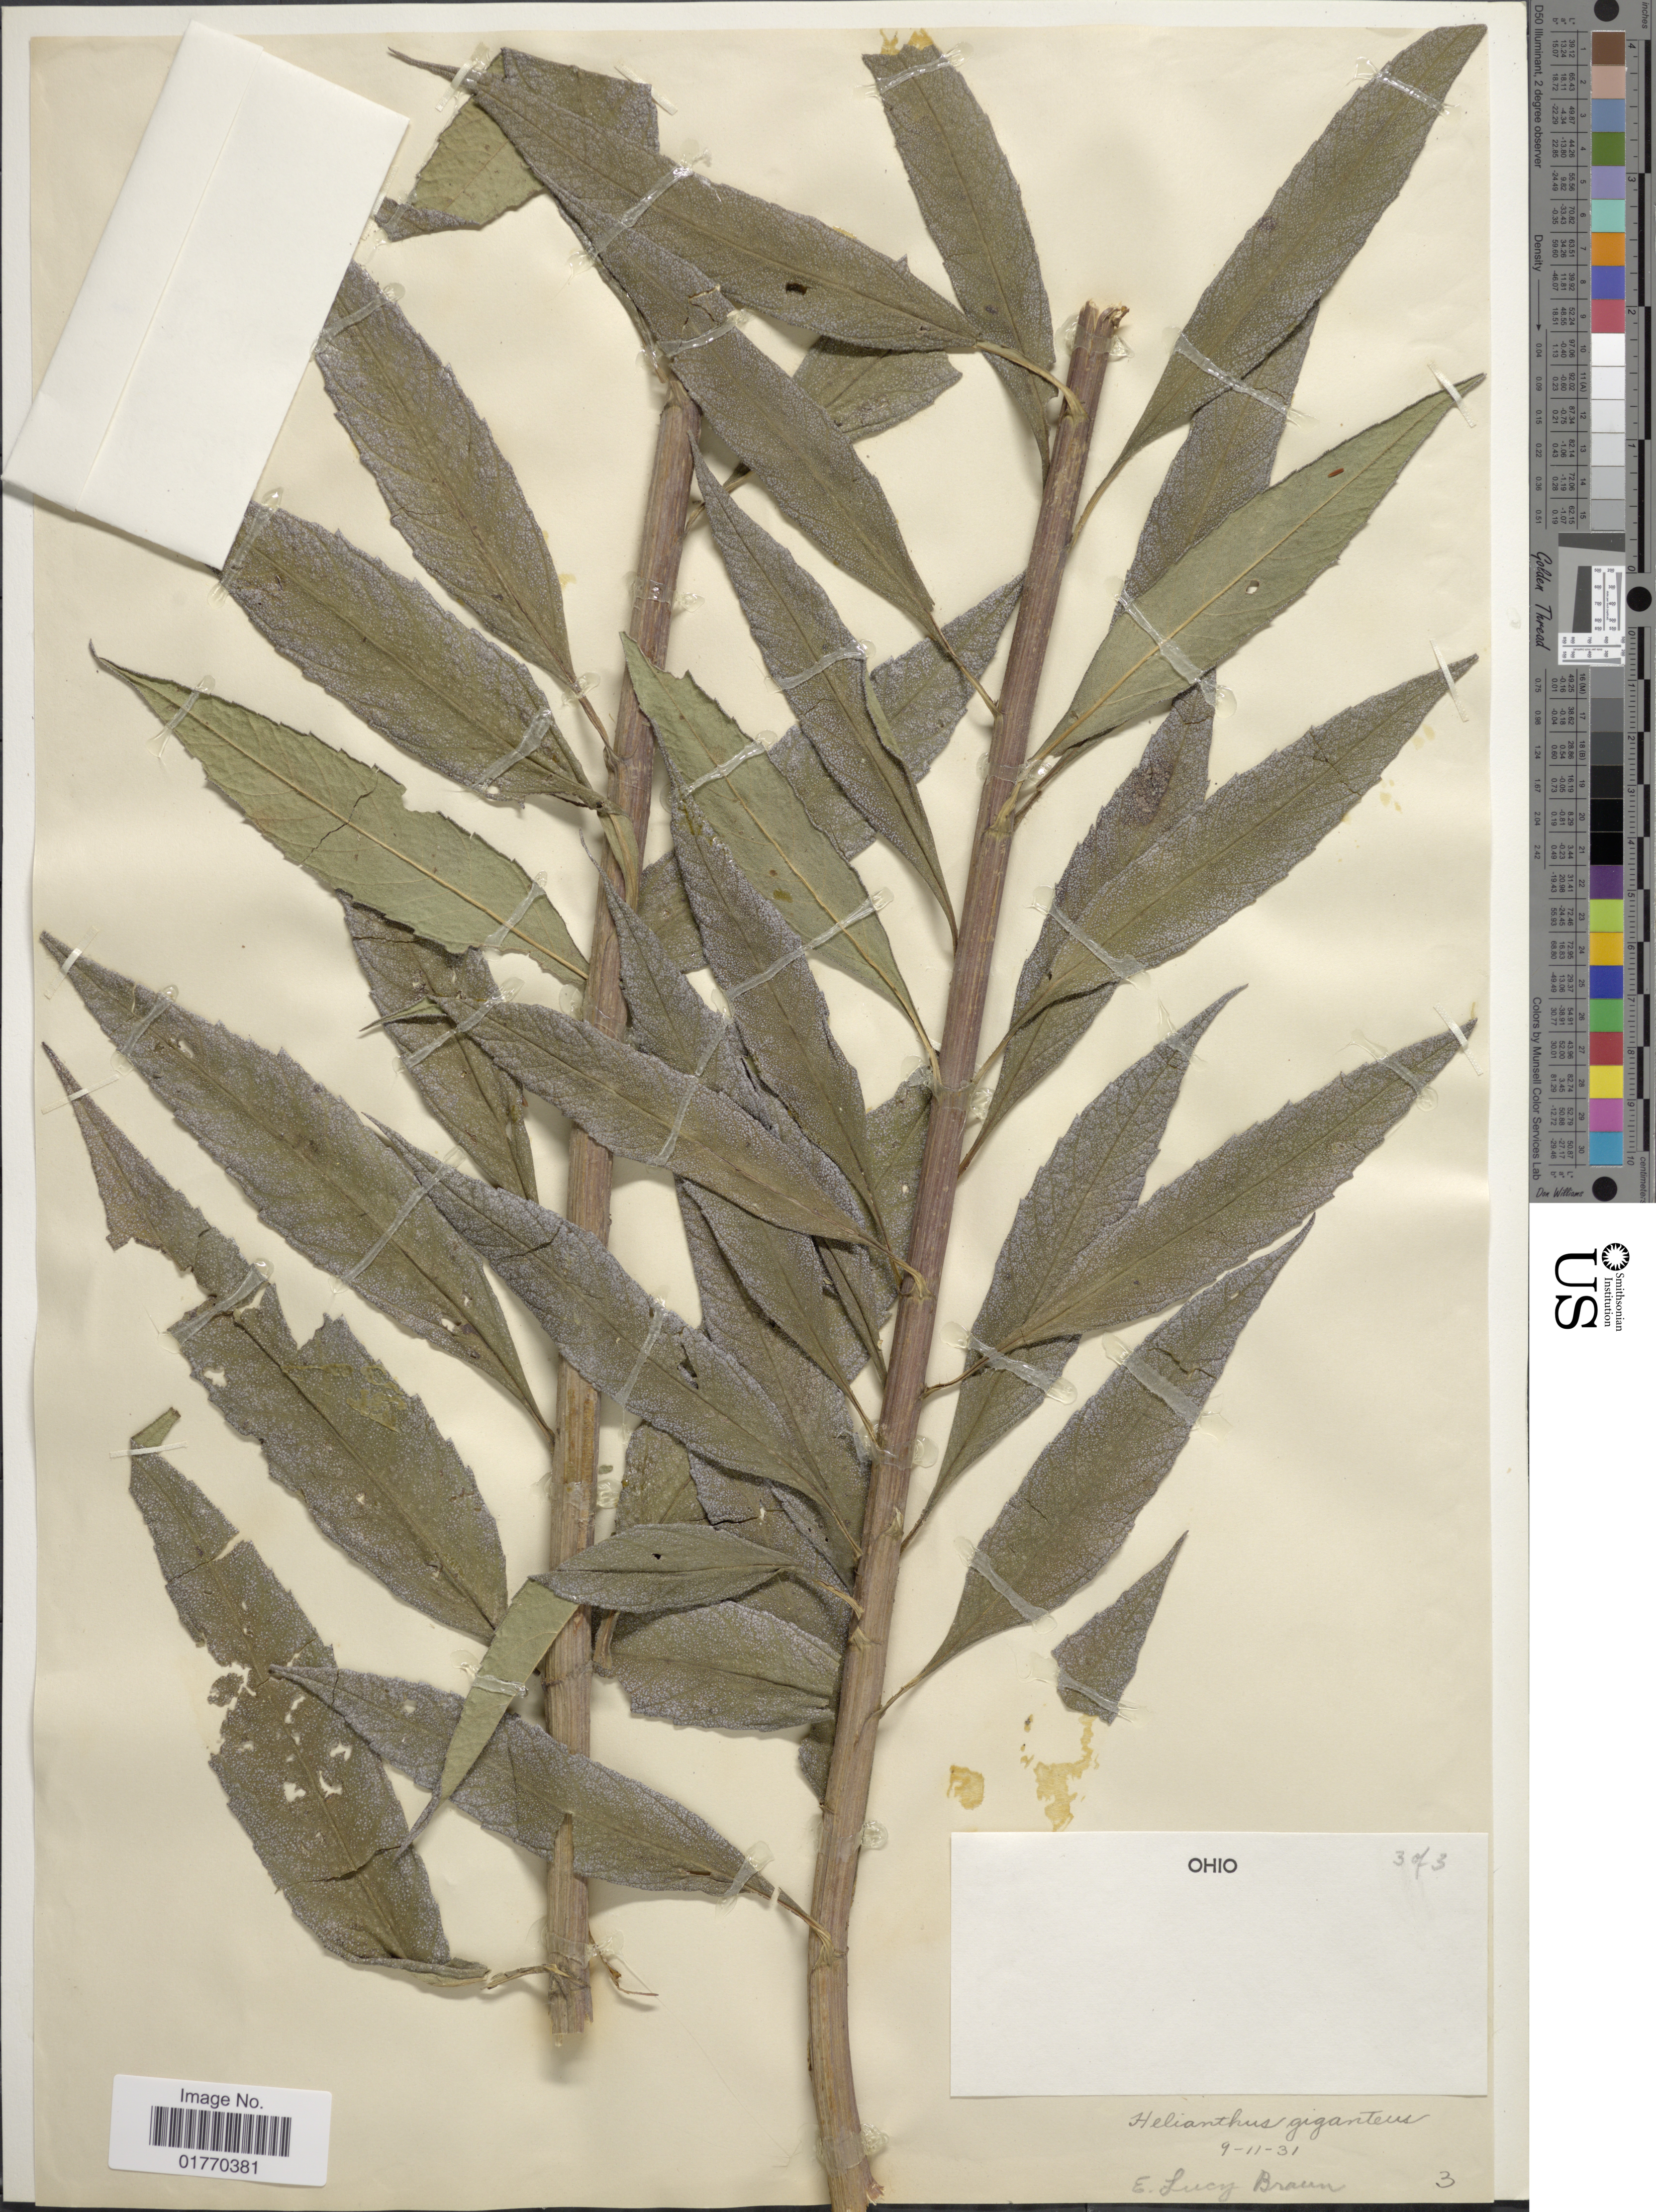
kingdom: Plantae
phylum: Tracheophyta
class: Magnoliopsida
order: Asterales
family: Asteraceae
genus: Helianthus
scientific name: Helianthus giganteus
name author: L.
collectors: E. L. Braun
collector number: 3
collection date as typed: Transcribed d/m/y: 11/9/31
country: United States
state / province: Ohio